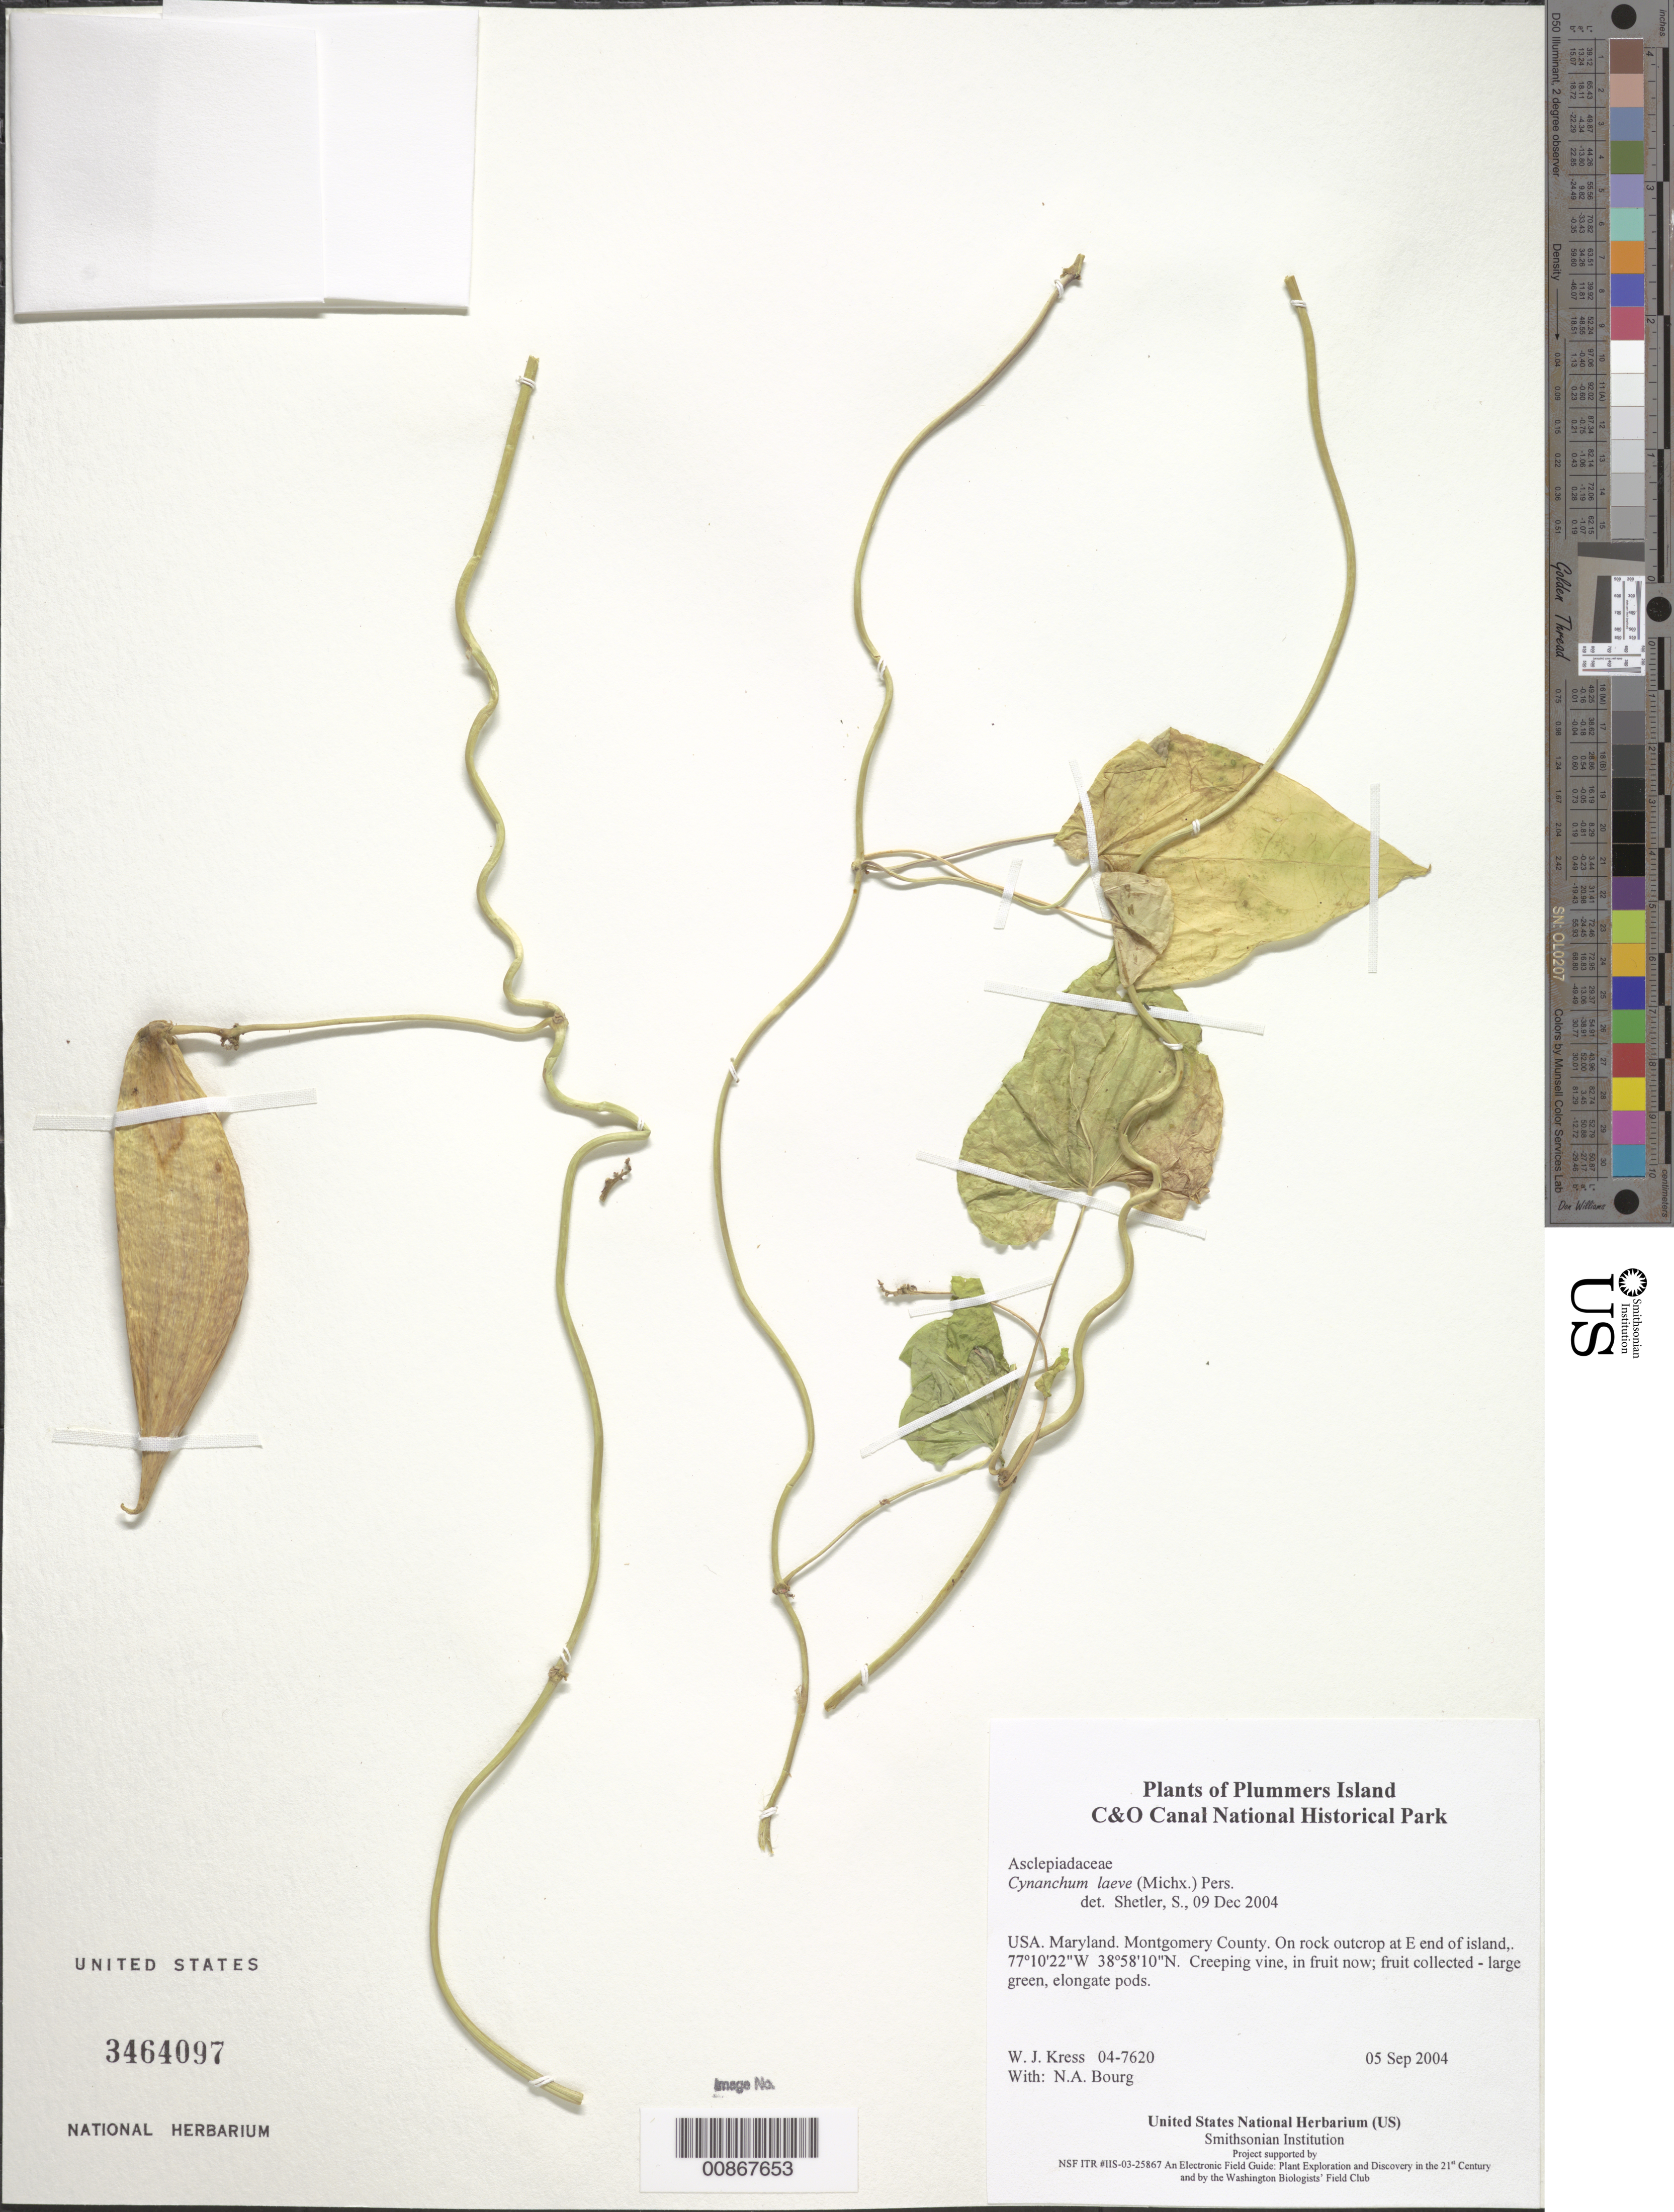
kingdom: Plantae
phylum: Tracheophyta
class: Magnoliopsida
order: Gentianales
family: Apocynaceae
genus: Cynanchum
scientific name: Cynanchum laeve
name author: (Michx.) Pers.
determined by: Shetler, Stanwyn G., (US), NMNH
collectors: W. J. Kress & N. A. Bourg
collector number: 04-7620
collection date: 2004-09-05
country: United States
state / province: Maryland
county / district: Montgomery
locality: Chesapeake and Ohio Canal National Historical Park, Plummers Island. On rock outcrop at E end of island.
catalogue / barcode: US 3464097